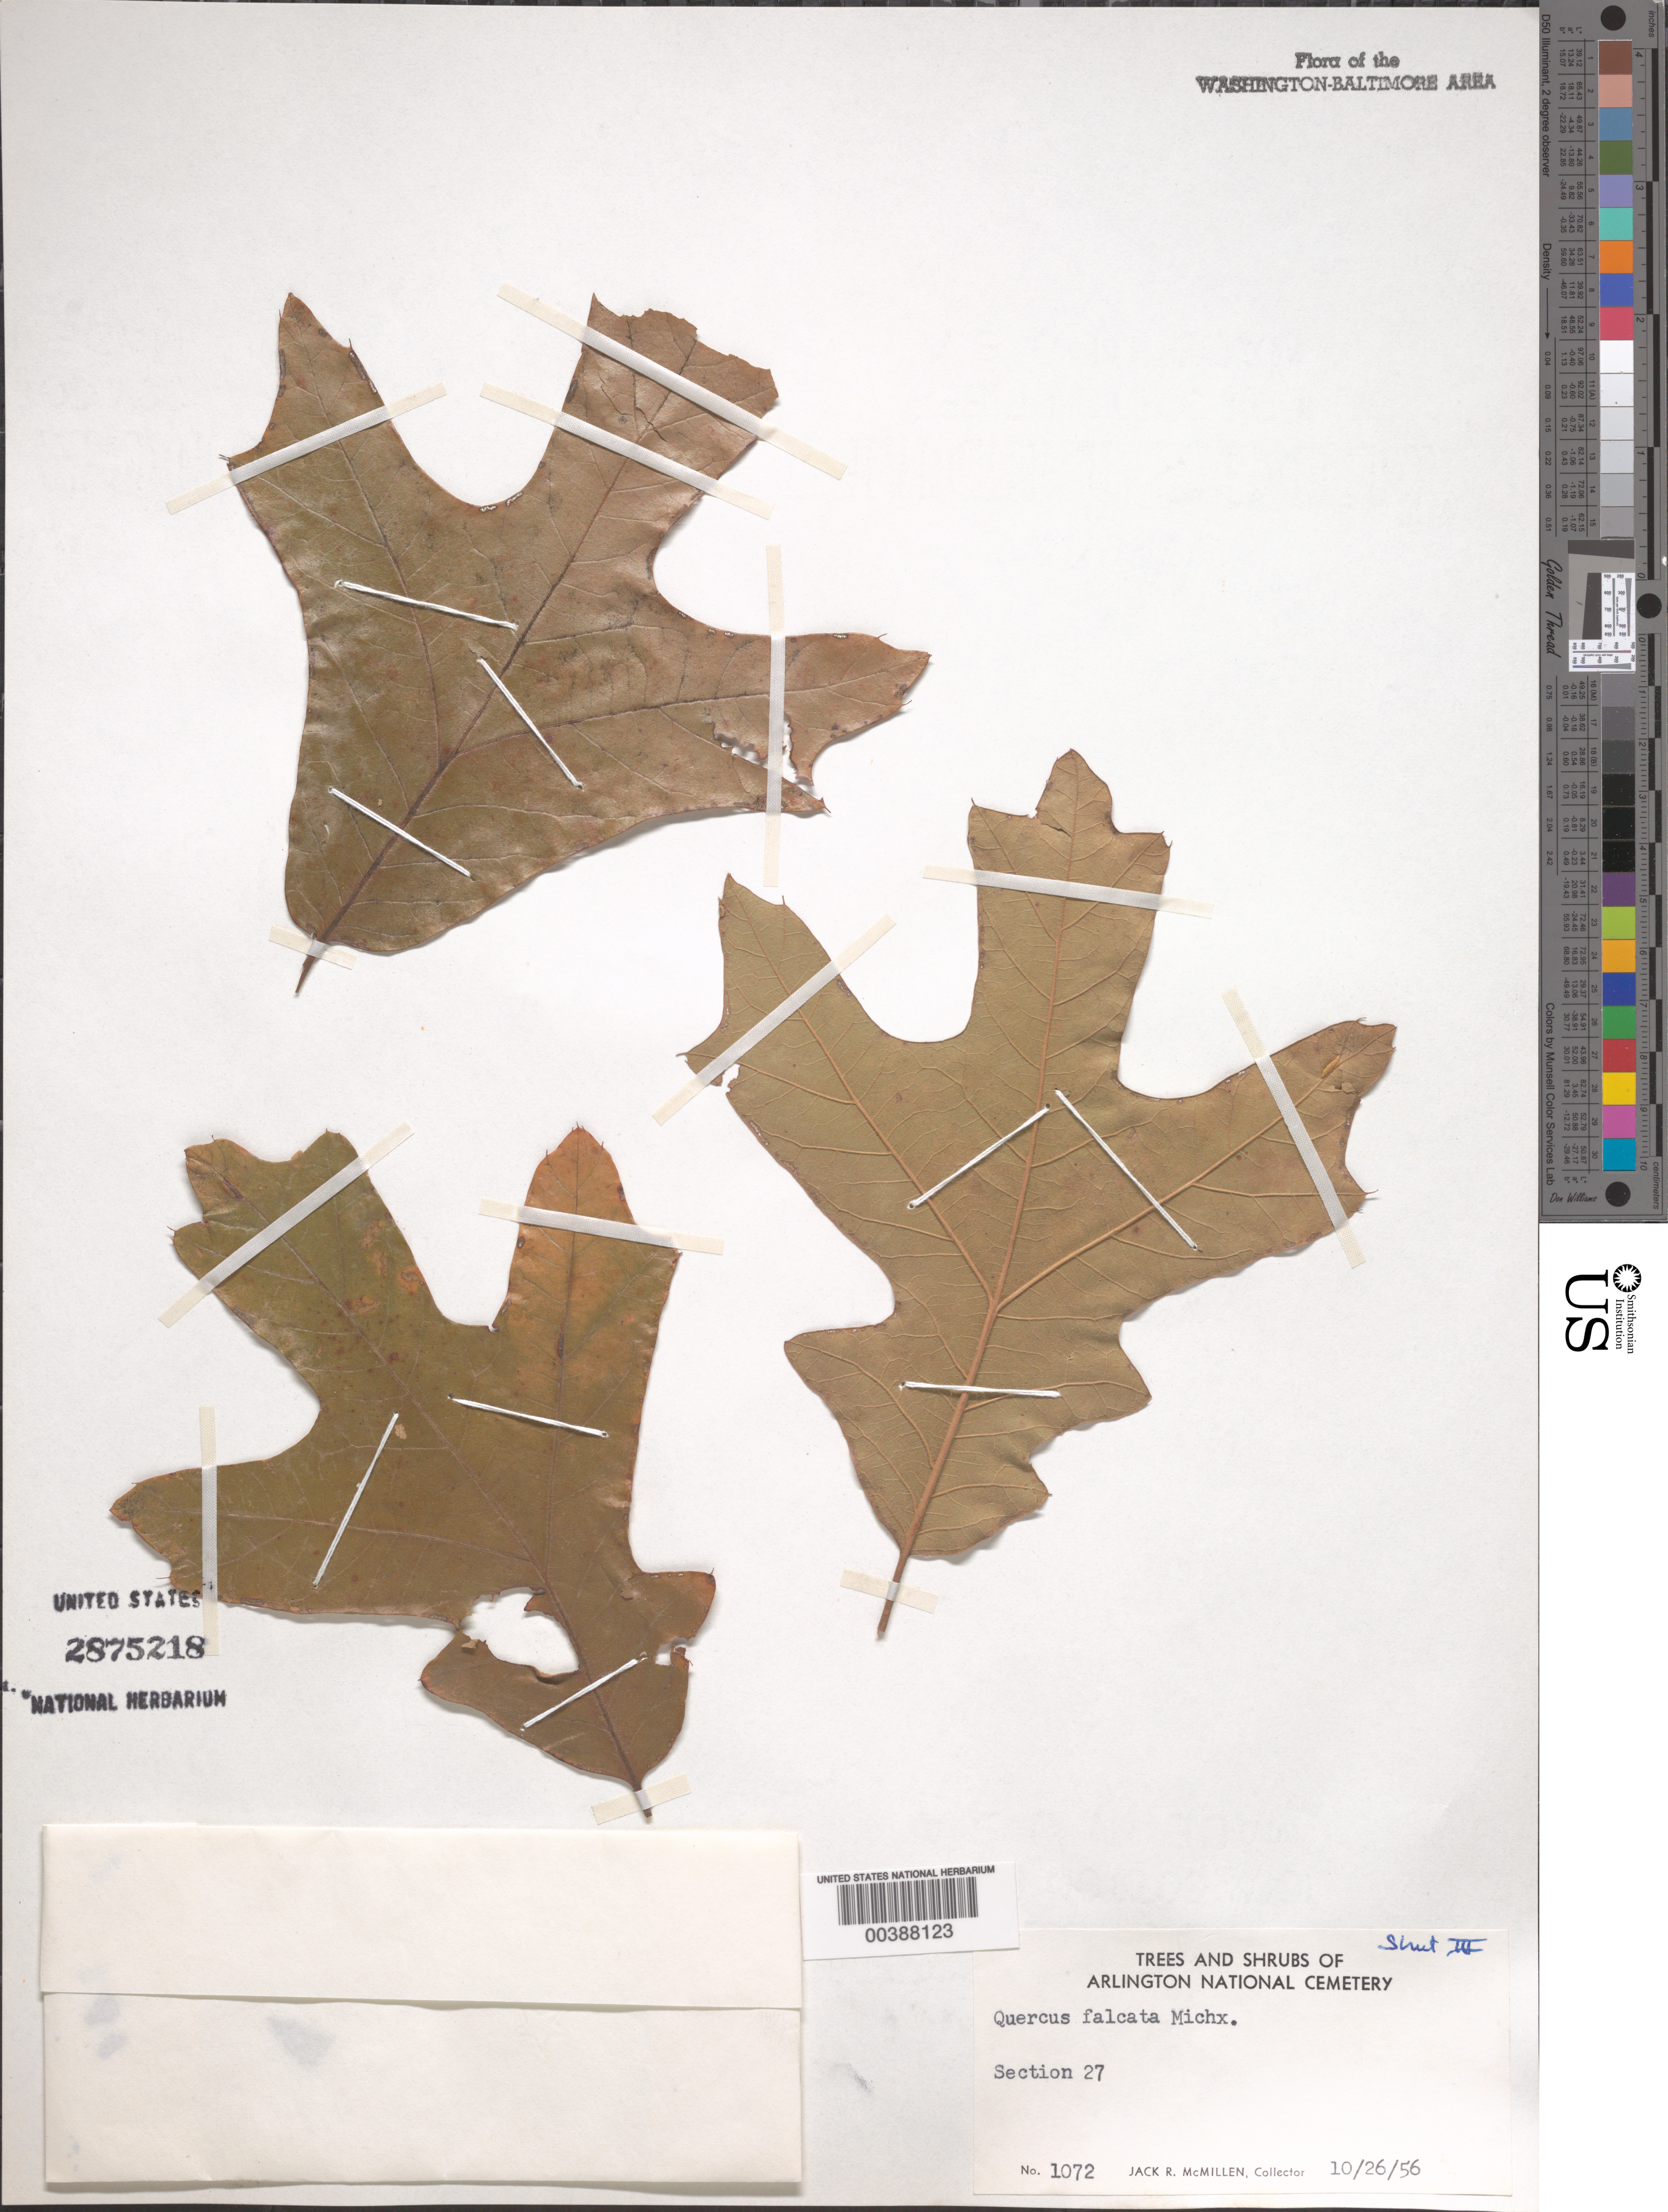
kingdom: Plantae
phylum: Tracheophyta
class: Magnoliopsida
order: Fagales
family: Fagaceae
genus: Quercus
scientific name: Quercus falcata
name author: Michx.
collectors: J. McMillen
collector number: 1072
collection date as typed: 26 Oct 1956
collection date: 1956-10-26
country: United States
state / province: Virginia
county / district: Arlington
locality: Arlington National Cemetery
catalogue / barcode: US 2875218